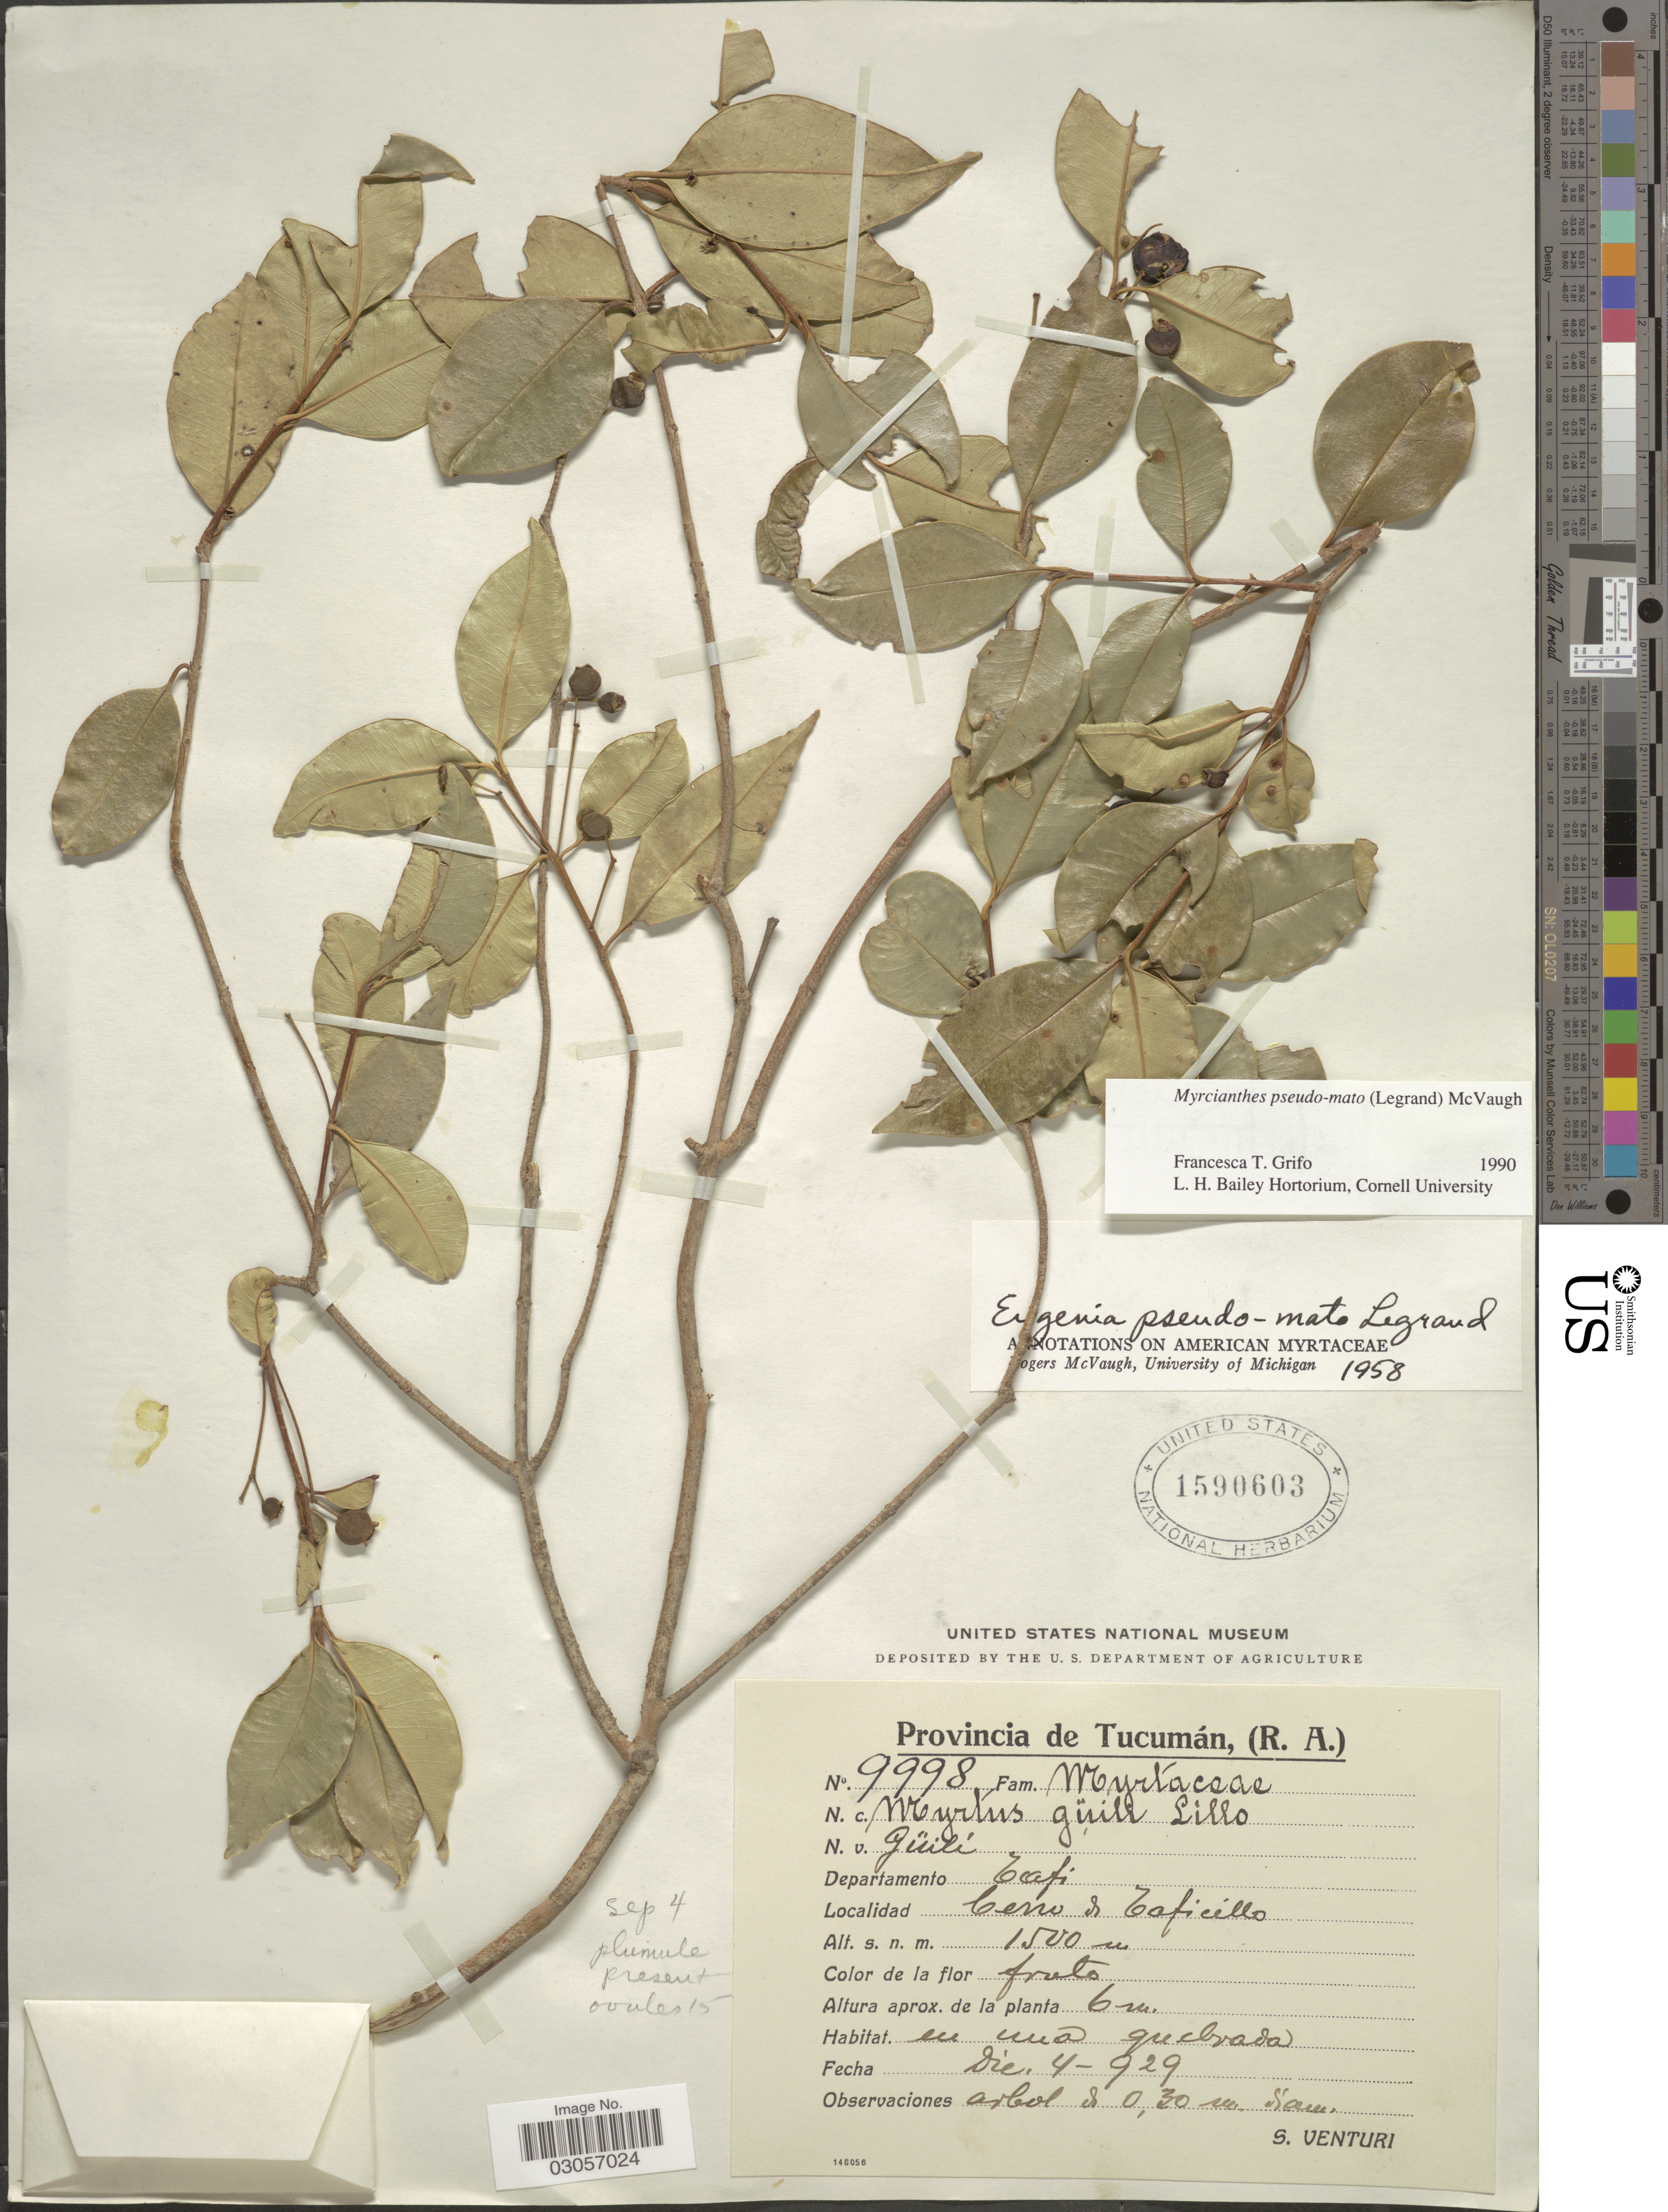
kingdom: Plantae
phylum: Tracheophyta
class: Magnoliopsida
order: Myrtales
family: Myrtaceae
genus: Myrcianthes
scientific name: Myrcianthes pseudomato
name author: (D. Legrand) McVaugh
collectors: S. Venturi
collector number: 9998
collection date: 1929-12-04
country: Argentina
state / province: Tucuman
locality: Departamento Tafi, Cerro de Taficillo.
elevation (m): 1500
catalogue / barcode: US 1590603